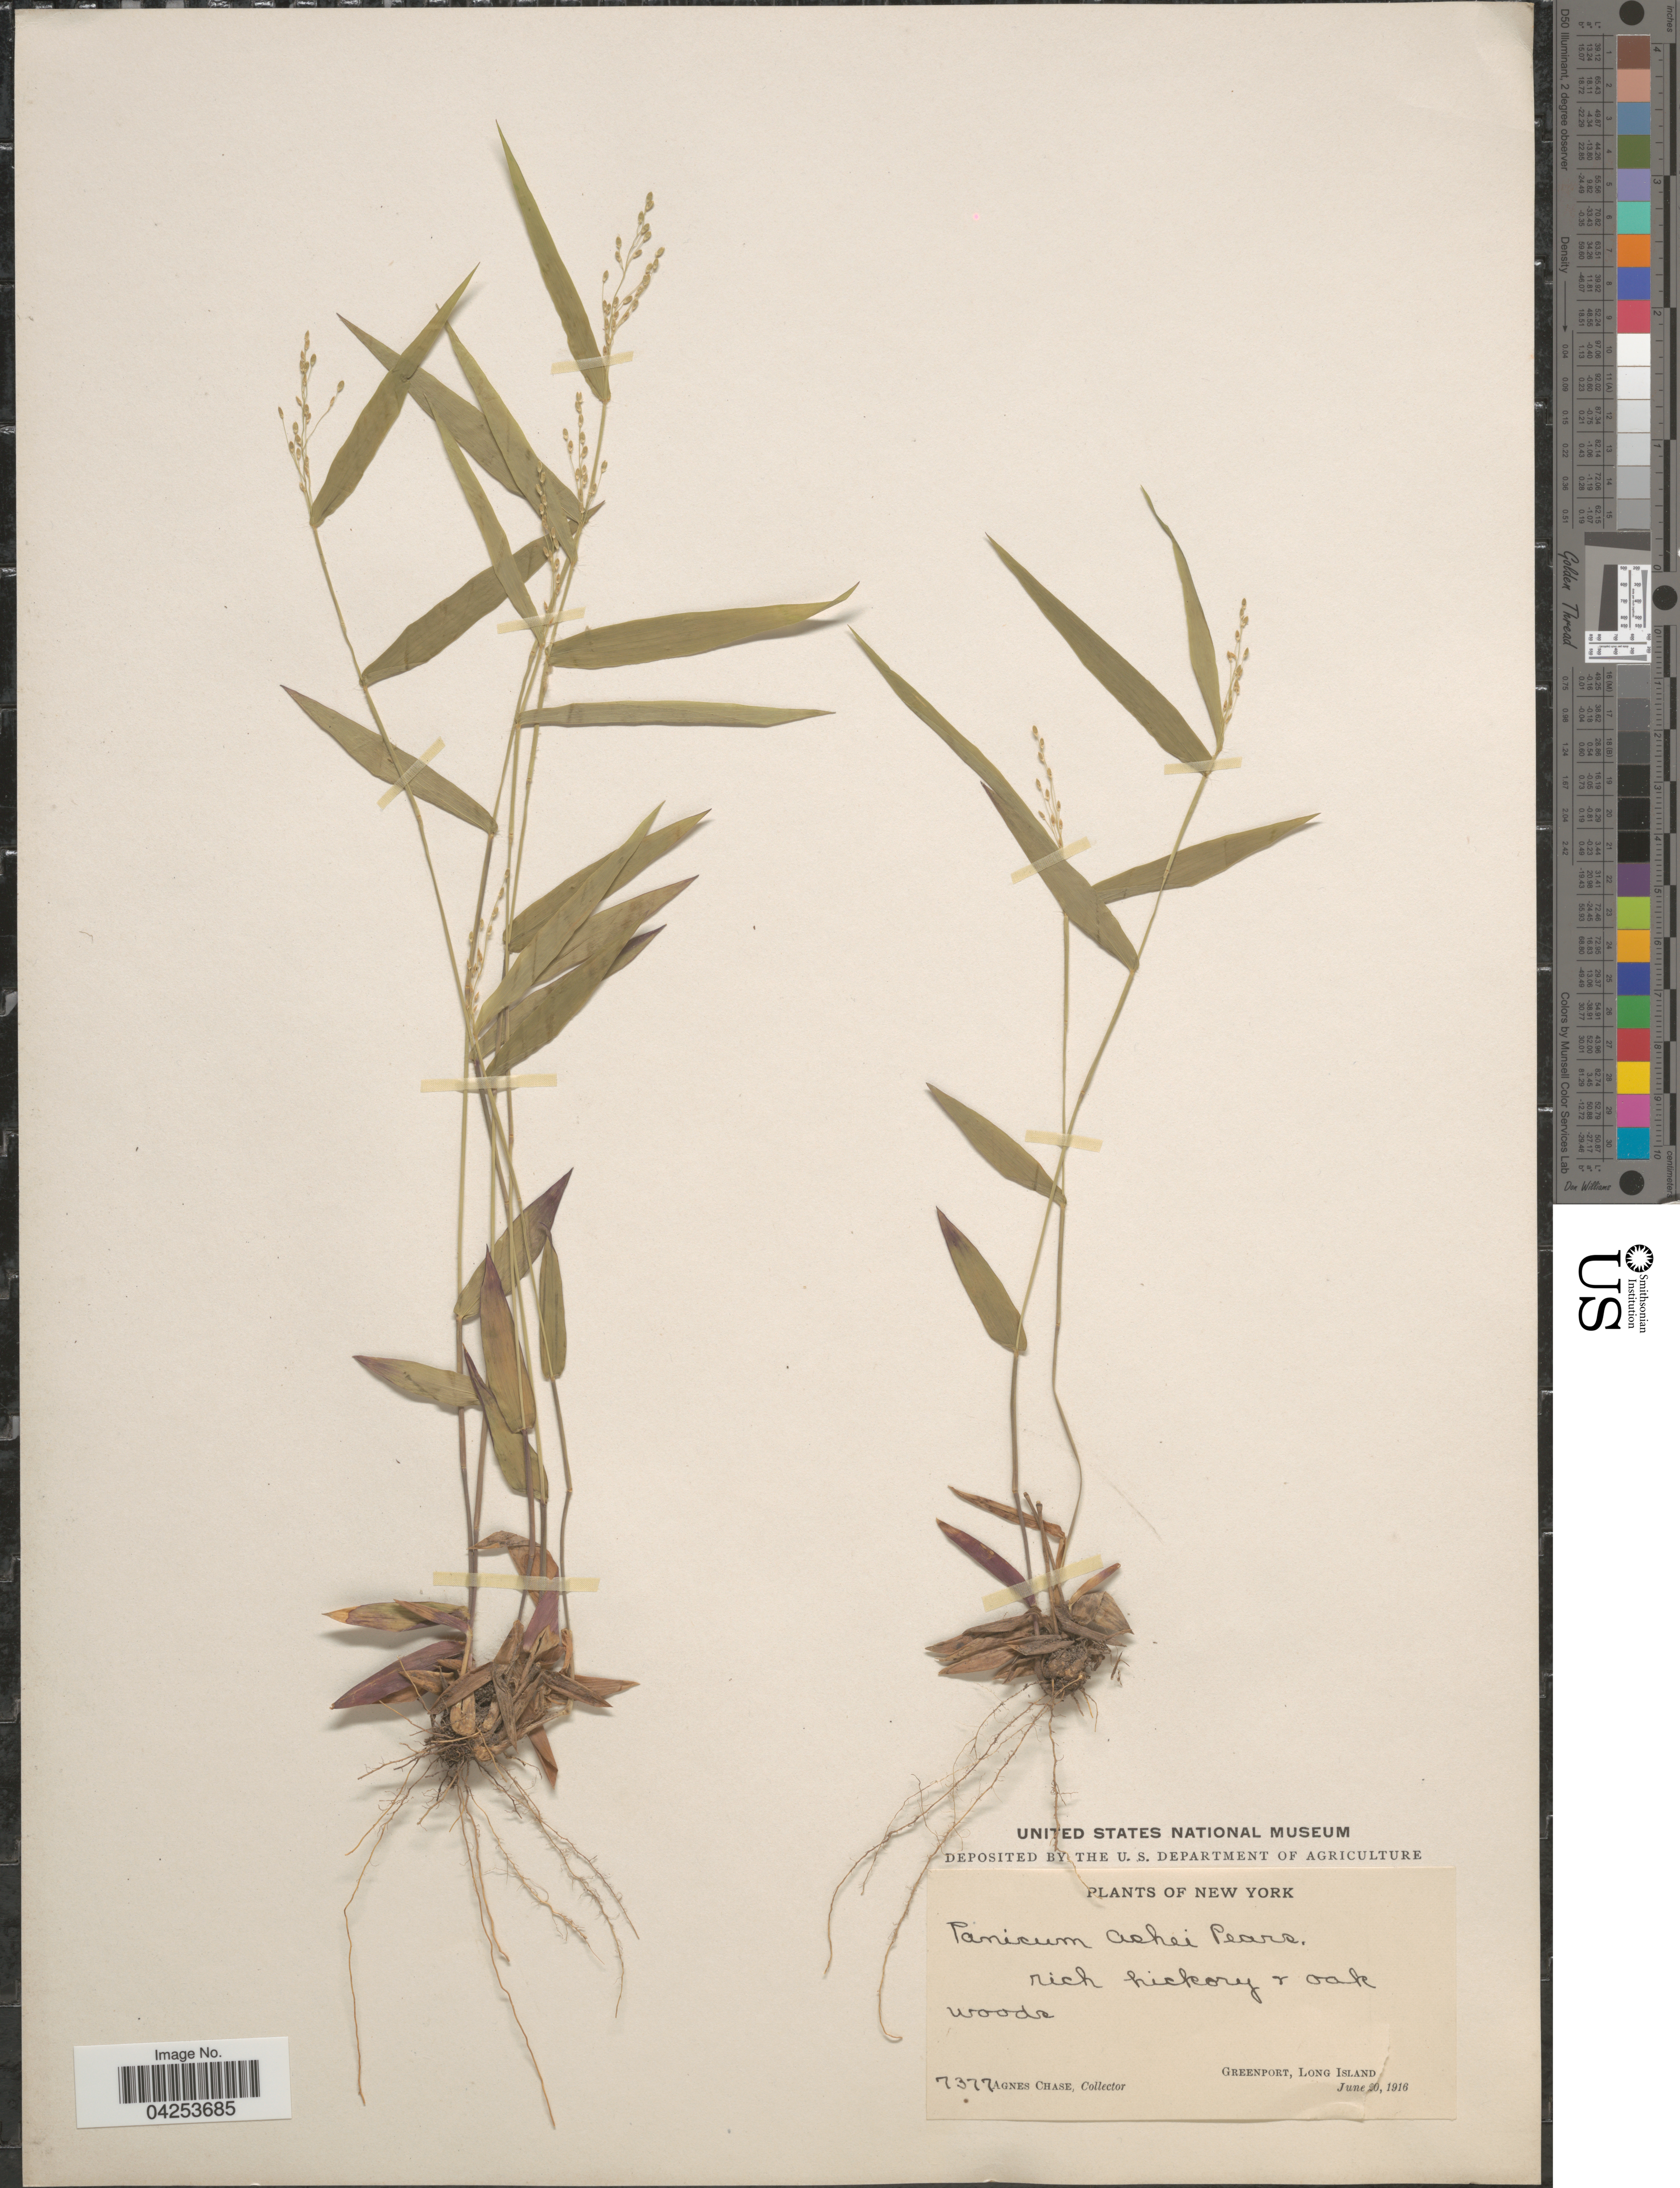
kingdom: Plantae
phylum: Tracheophyta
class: Liliopsida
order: Poales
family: Poaceae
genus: Dichanthelium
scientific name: Dichanthelium commutatum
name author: (Schult.) Gould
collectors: A. Chase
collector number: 7377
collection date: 1916-06-20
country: United States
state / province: New York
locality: Rich hickory & oak woods. Greenport, Long Island.